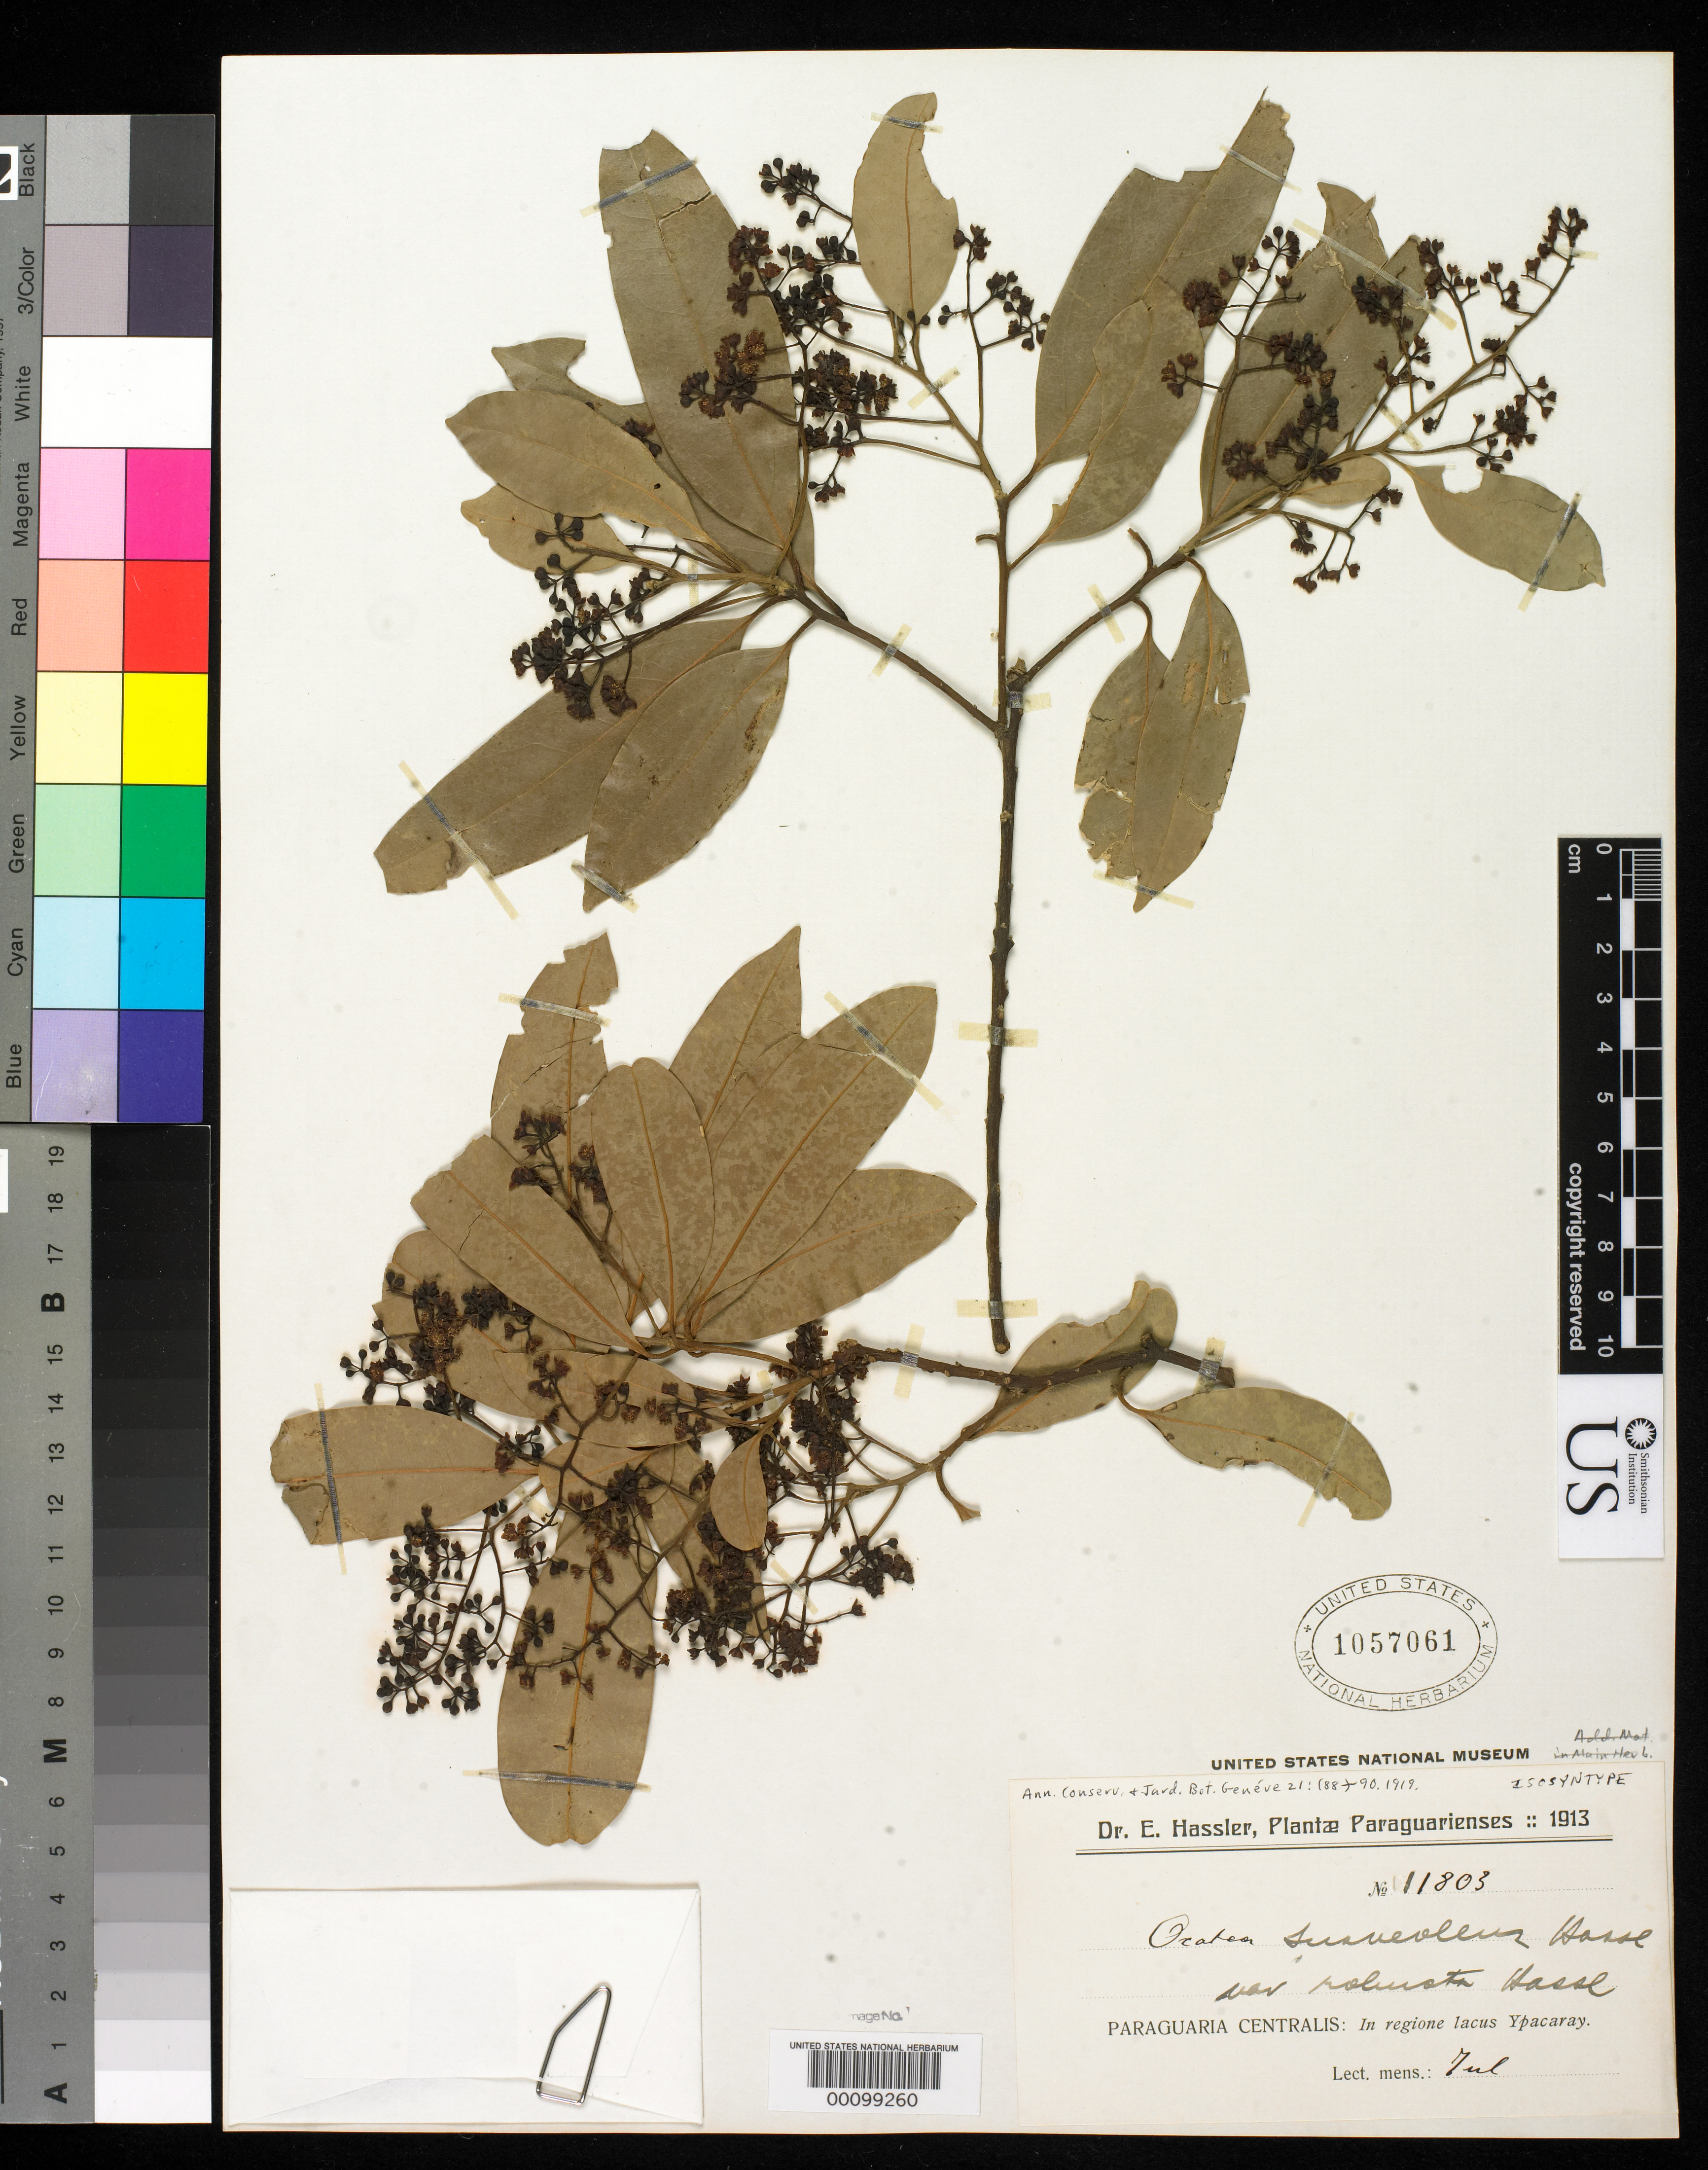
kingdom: Plantae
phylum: Tracheophyta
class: Magnoliopsida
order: Laurales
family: Lauraceae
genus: Ocotea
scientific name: Ocotea suaveolens var. robusta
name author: Hassl.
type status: Isosyntype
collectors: E. Hassler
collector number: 11803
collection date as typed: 1913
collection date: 1913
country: Paraguay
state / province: Central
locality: Region Lacus Ypacaray.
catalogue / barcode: US 1057061